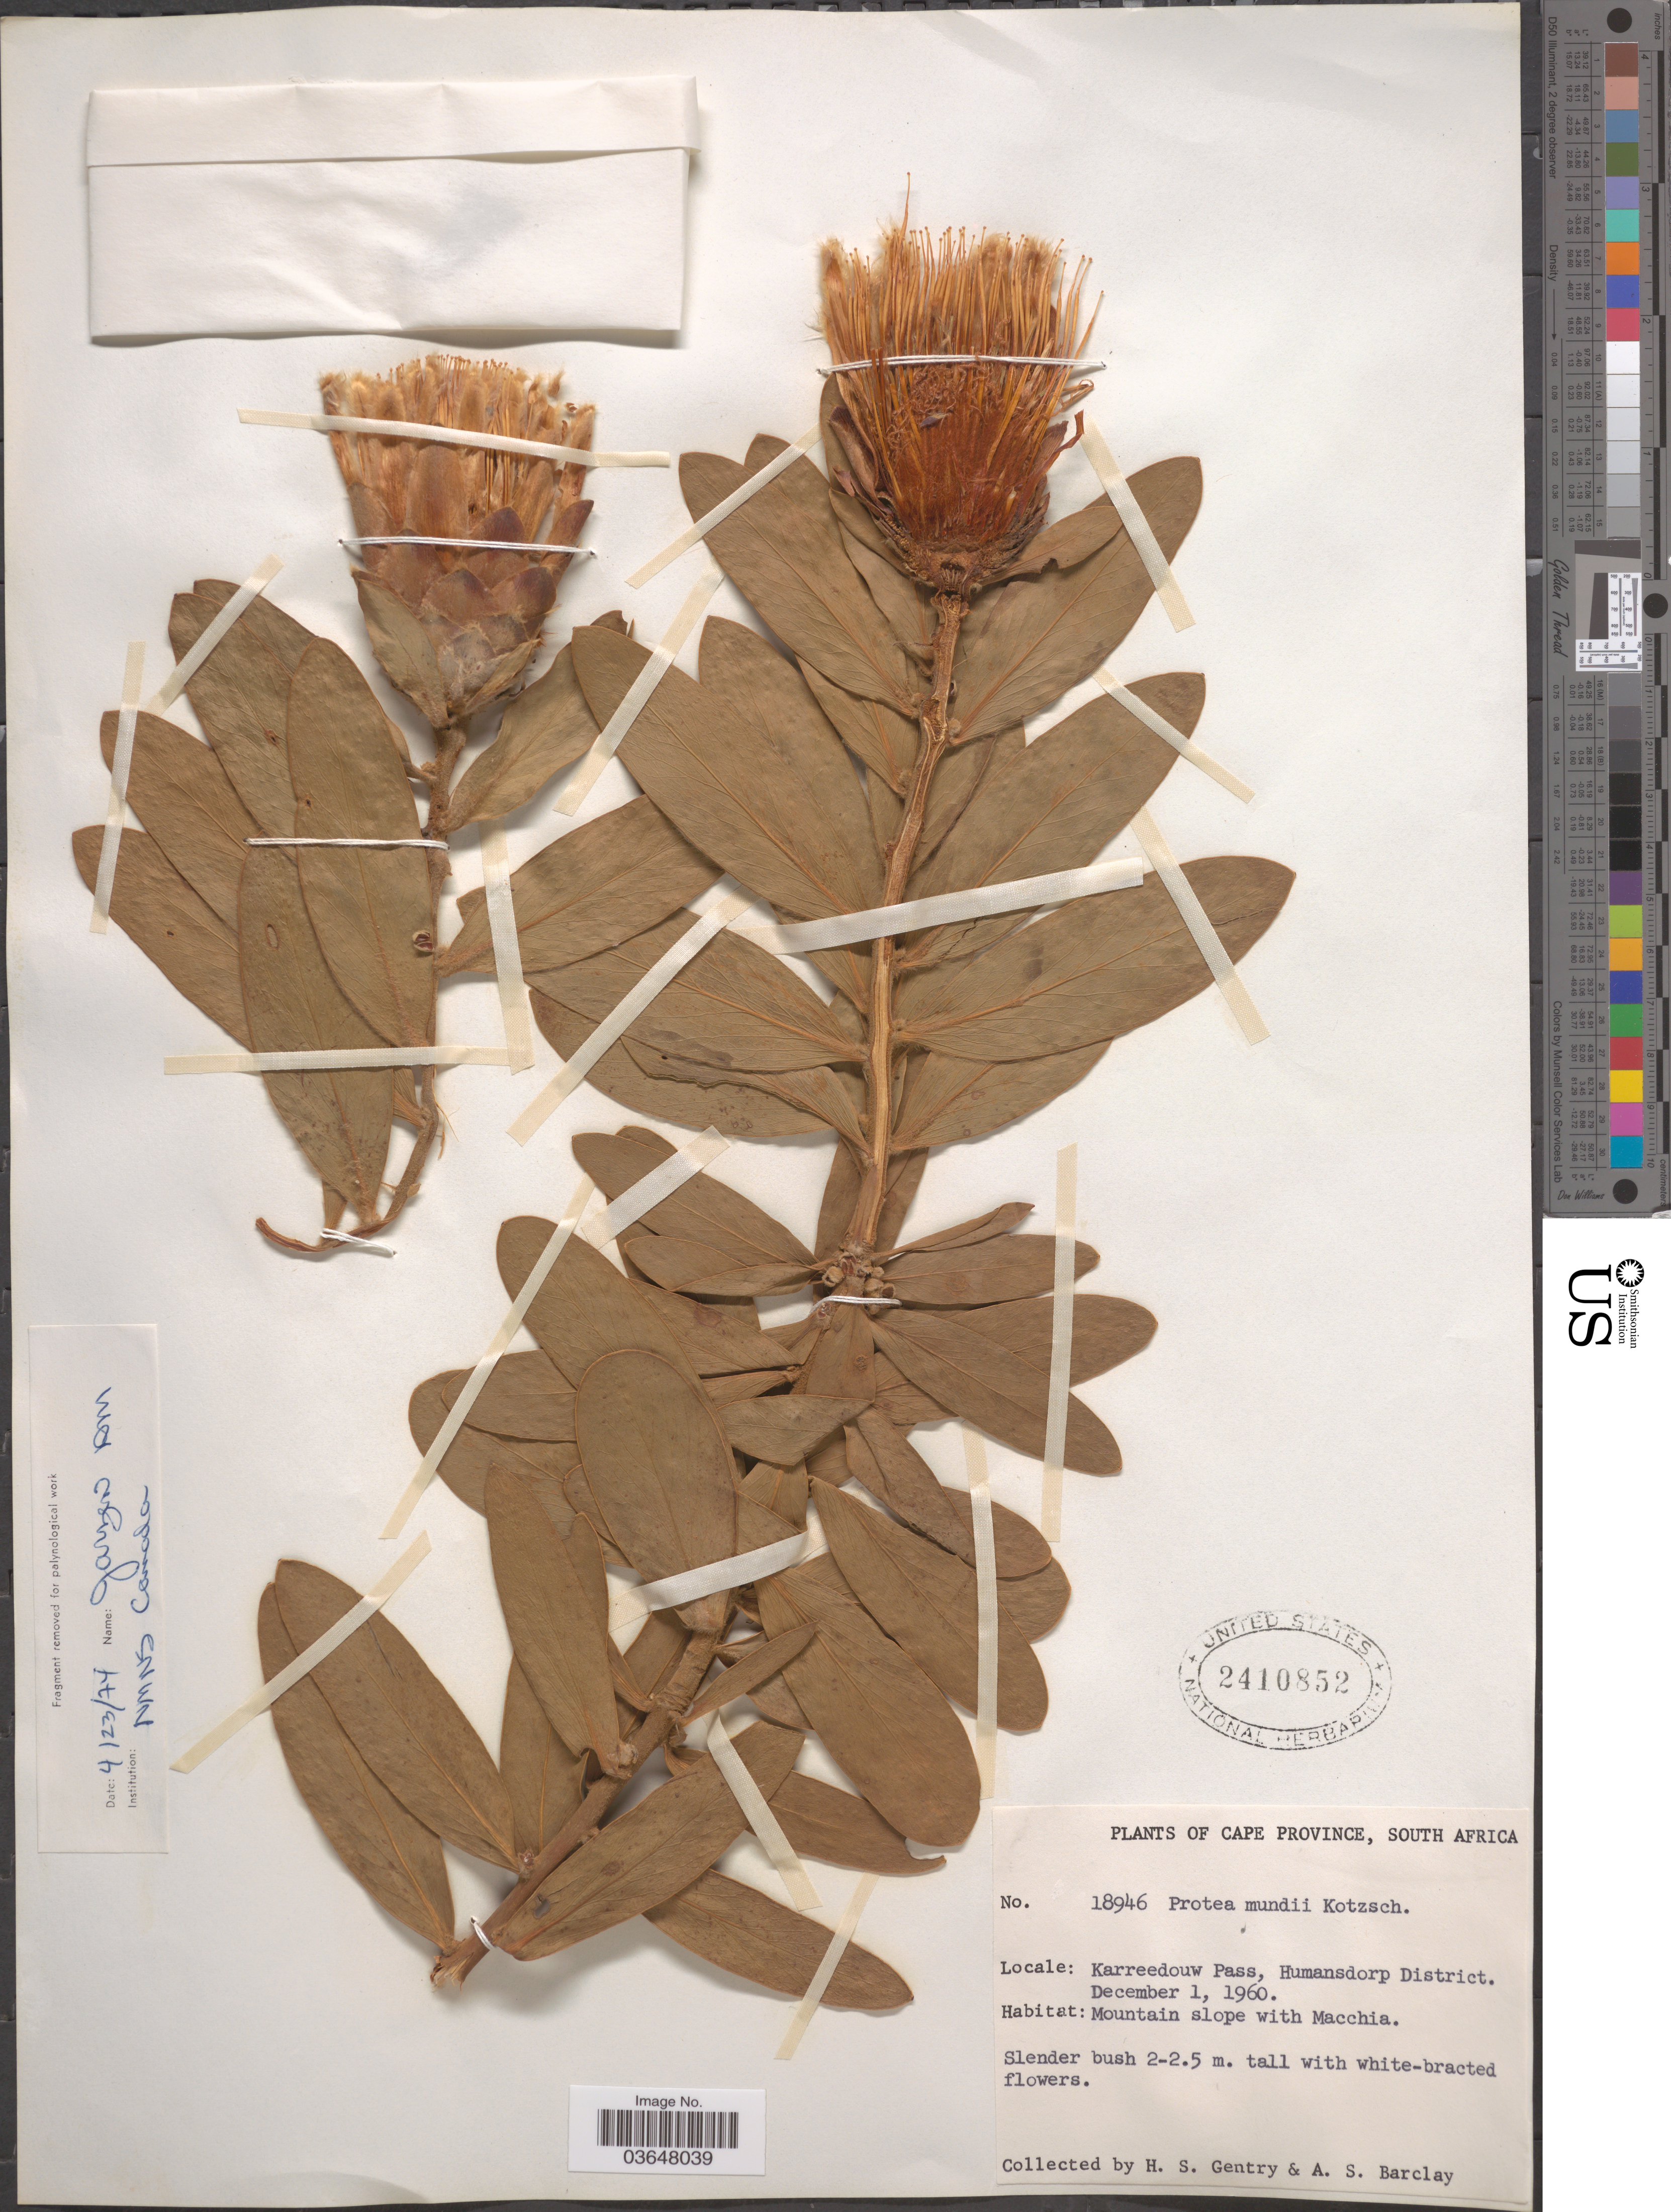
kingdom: Plantae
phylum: Tracheophyta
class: Magnoliopsida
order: Proteales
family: Proteaceae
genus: Protea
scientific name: Protea mundii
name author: Klotzsch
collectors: H. S. Gentry & A. S. Barclay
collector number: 18946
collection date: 1960-12-01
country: South Africa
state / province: Eastern Cape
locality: Karreedouw Pass, Humansdorp District.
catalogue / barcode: US 2410852